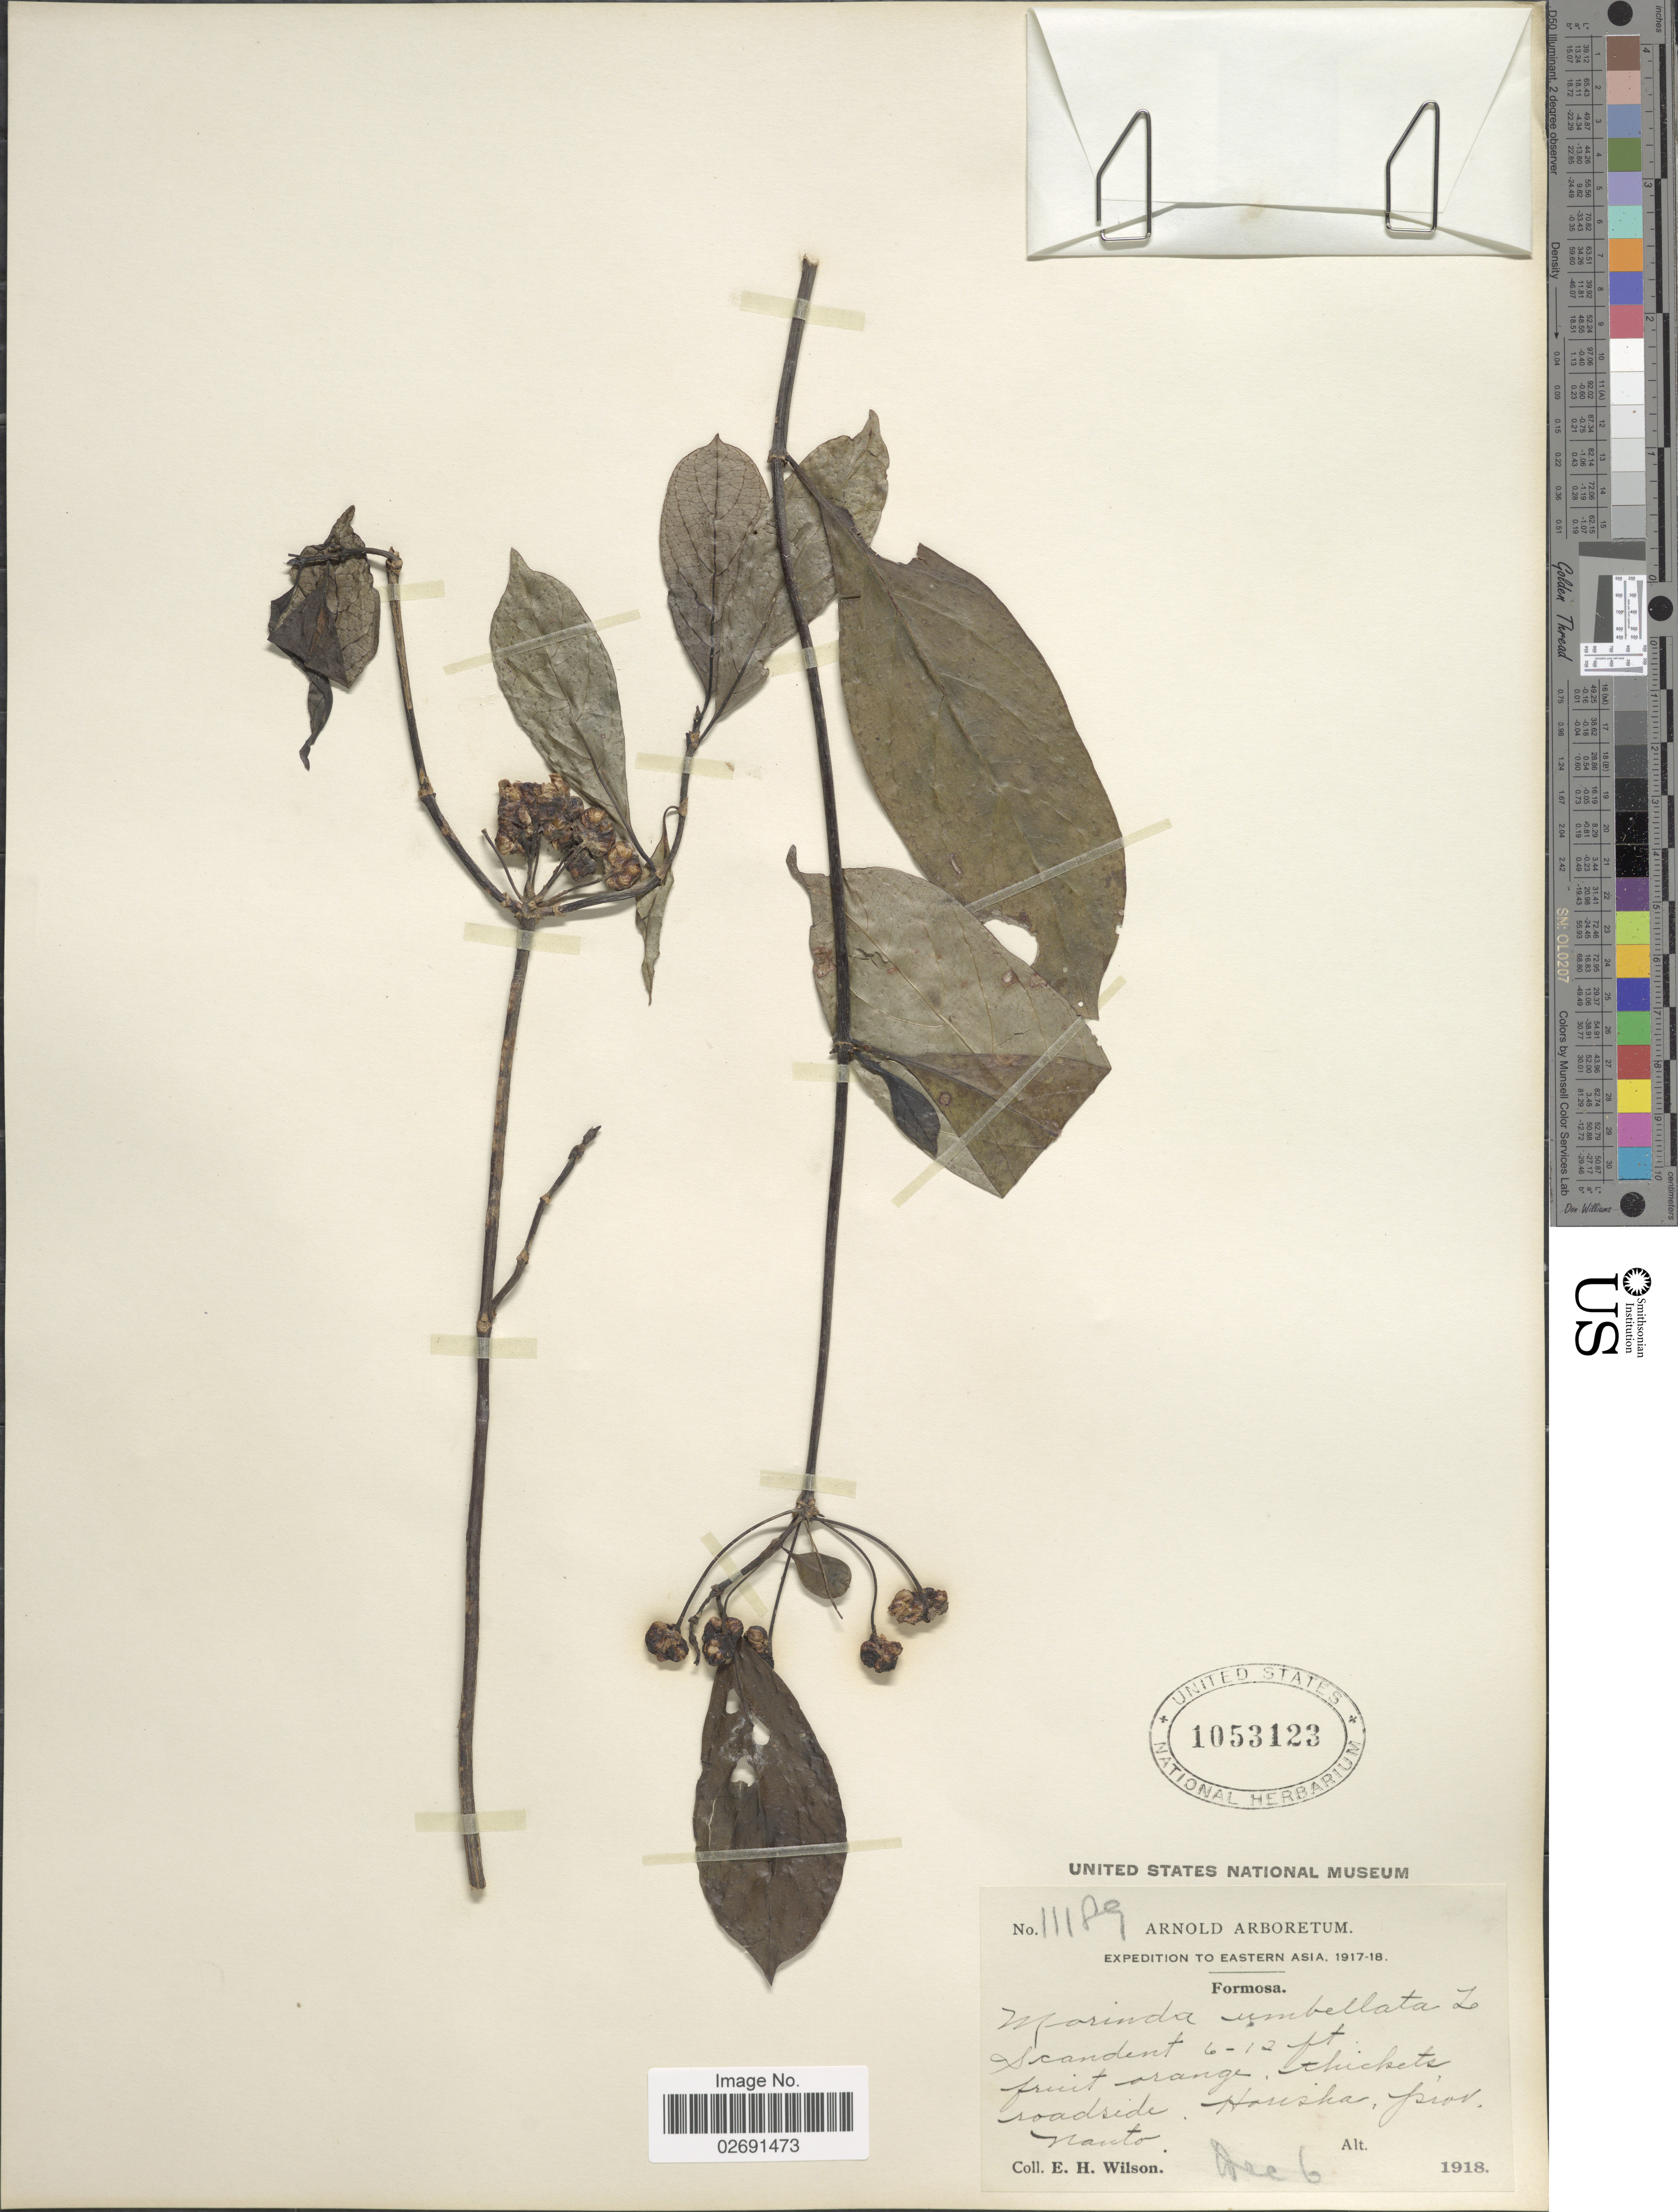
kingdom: Plantae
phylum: Tracheophyta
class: Magnoliopsida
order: Gentianales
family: Rubiaceae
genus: Gynochthodes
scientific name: Gynochthodes umbellata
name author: (L.) Razafim. & B. Bremer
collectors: E. Wilson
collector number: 11189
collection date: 1918-12-06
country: Taiwan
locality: Eastern Asia, roadside, Hariska, prov. Nanto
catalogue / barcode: US 1053123